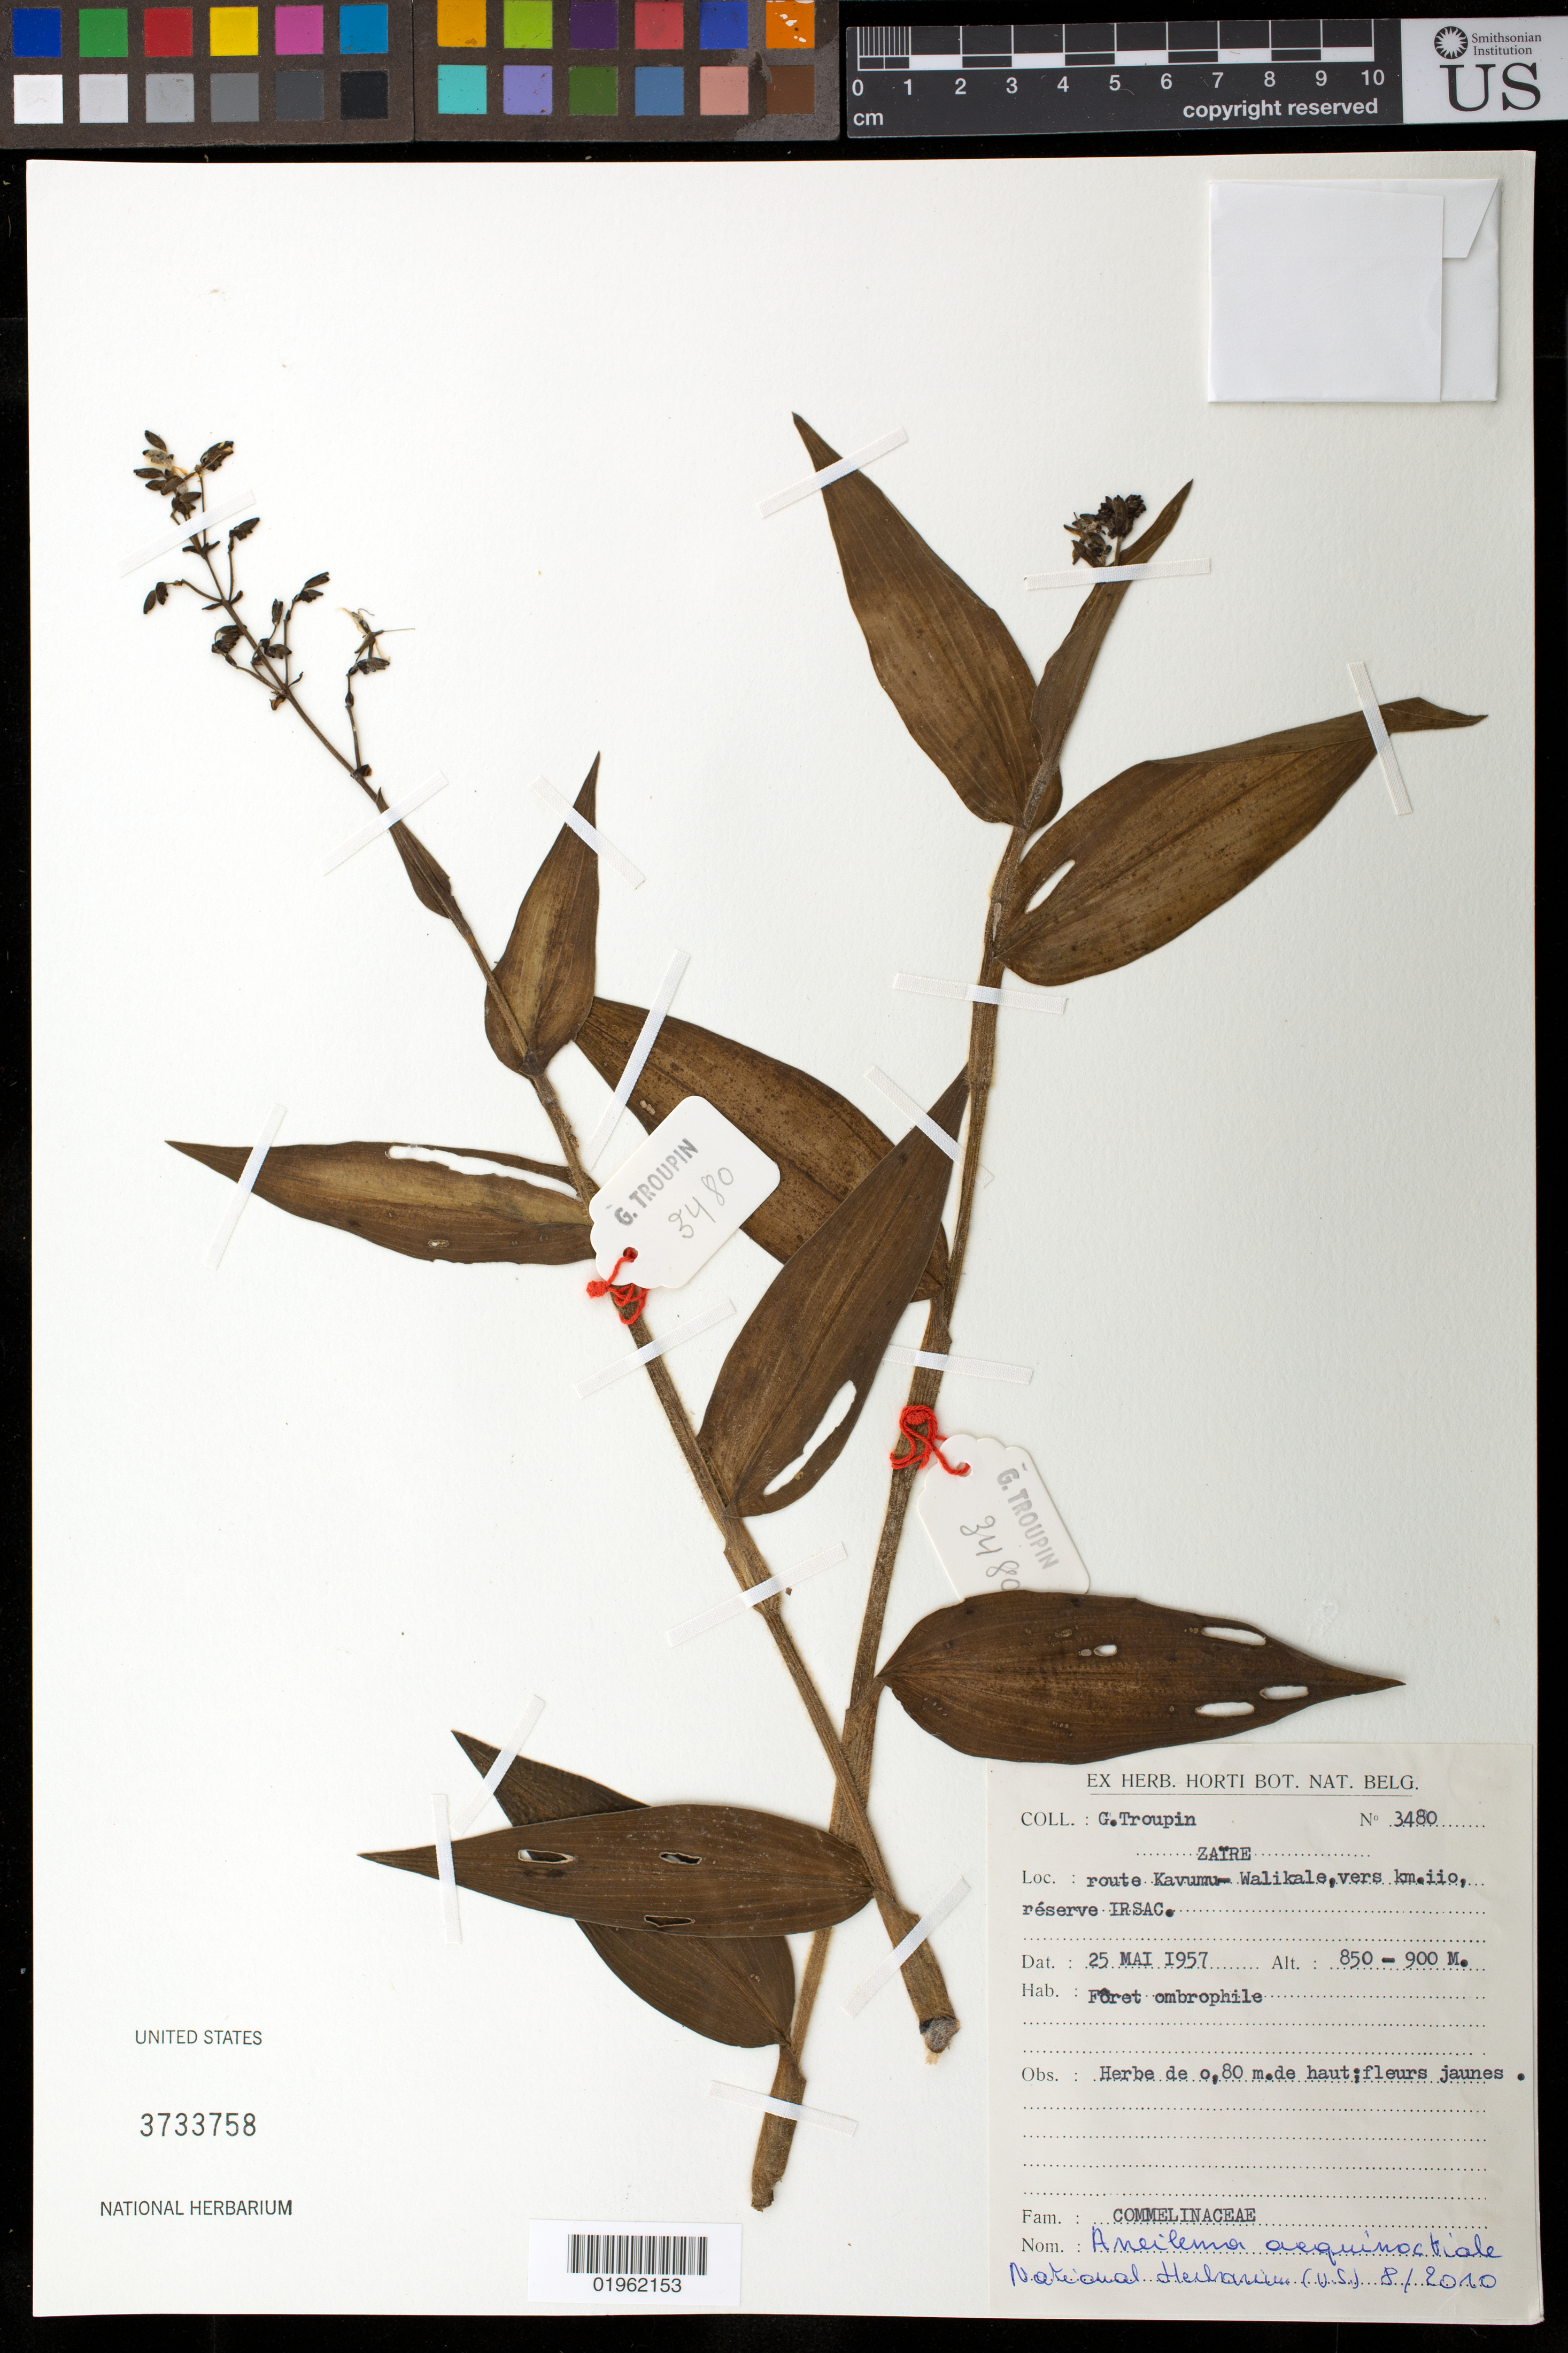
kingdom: Plantae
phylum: Tracheophyta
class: Liliopsida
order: Commelinales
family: Commelinaceae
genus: Aneilema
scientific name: Aneilema aequinoctiale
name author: (P. Beauv.) Loudon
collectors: G. Troupin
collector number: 3480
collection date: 1957-05-25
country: Congo, Democratic Republic of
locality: Zaire. route Kavumu-Walikale, vers km. iio, reserve IRSAC.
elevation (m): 850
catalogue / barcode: US 3733758